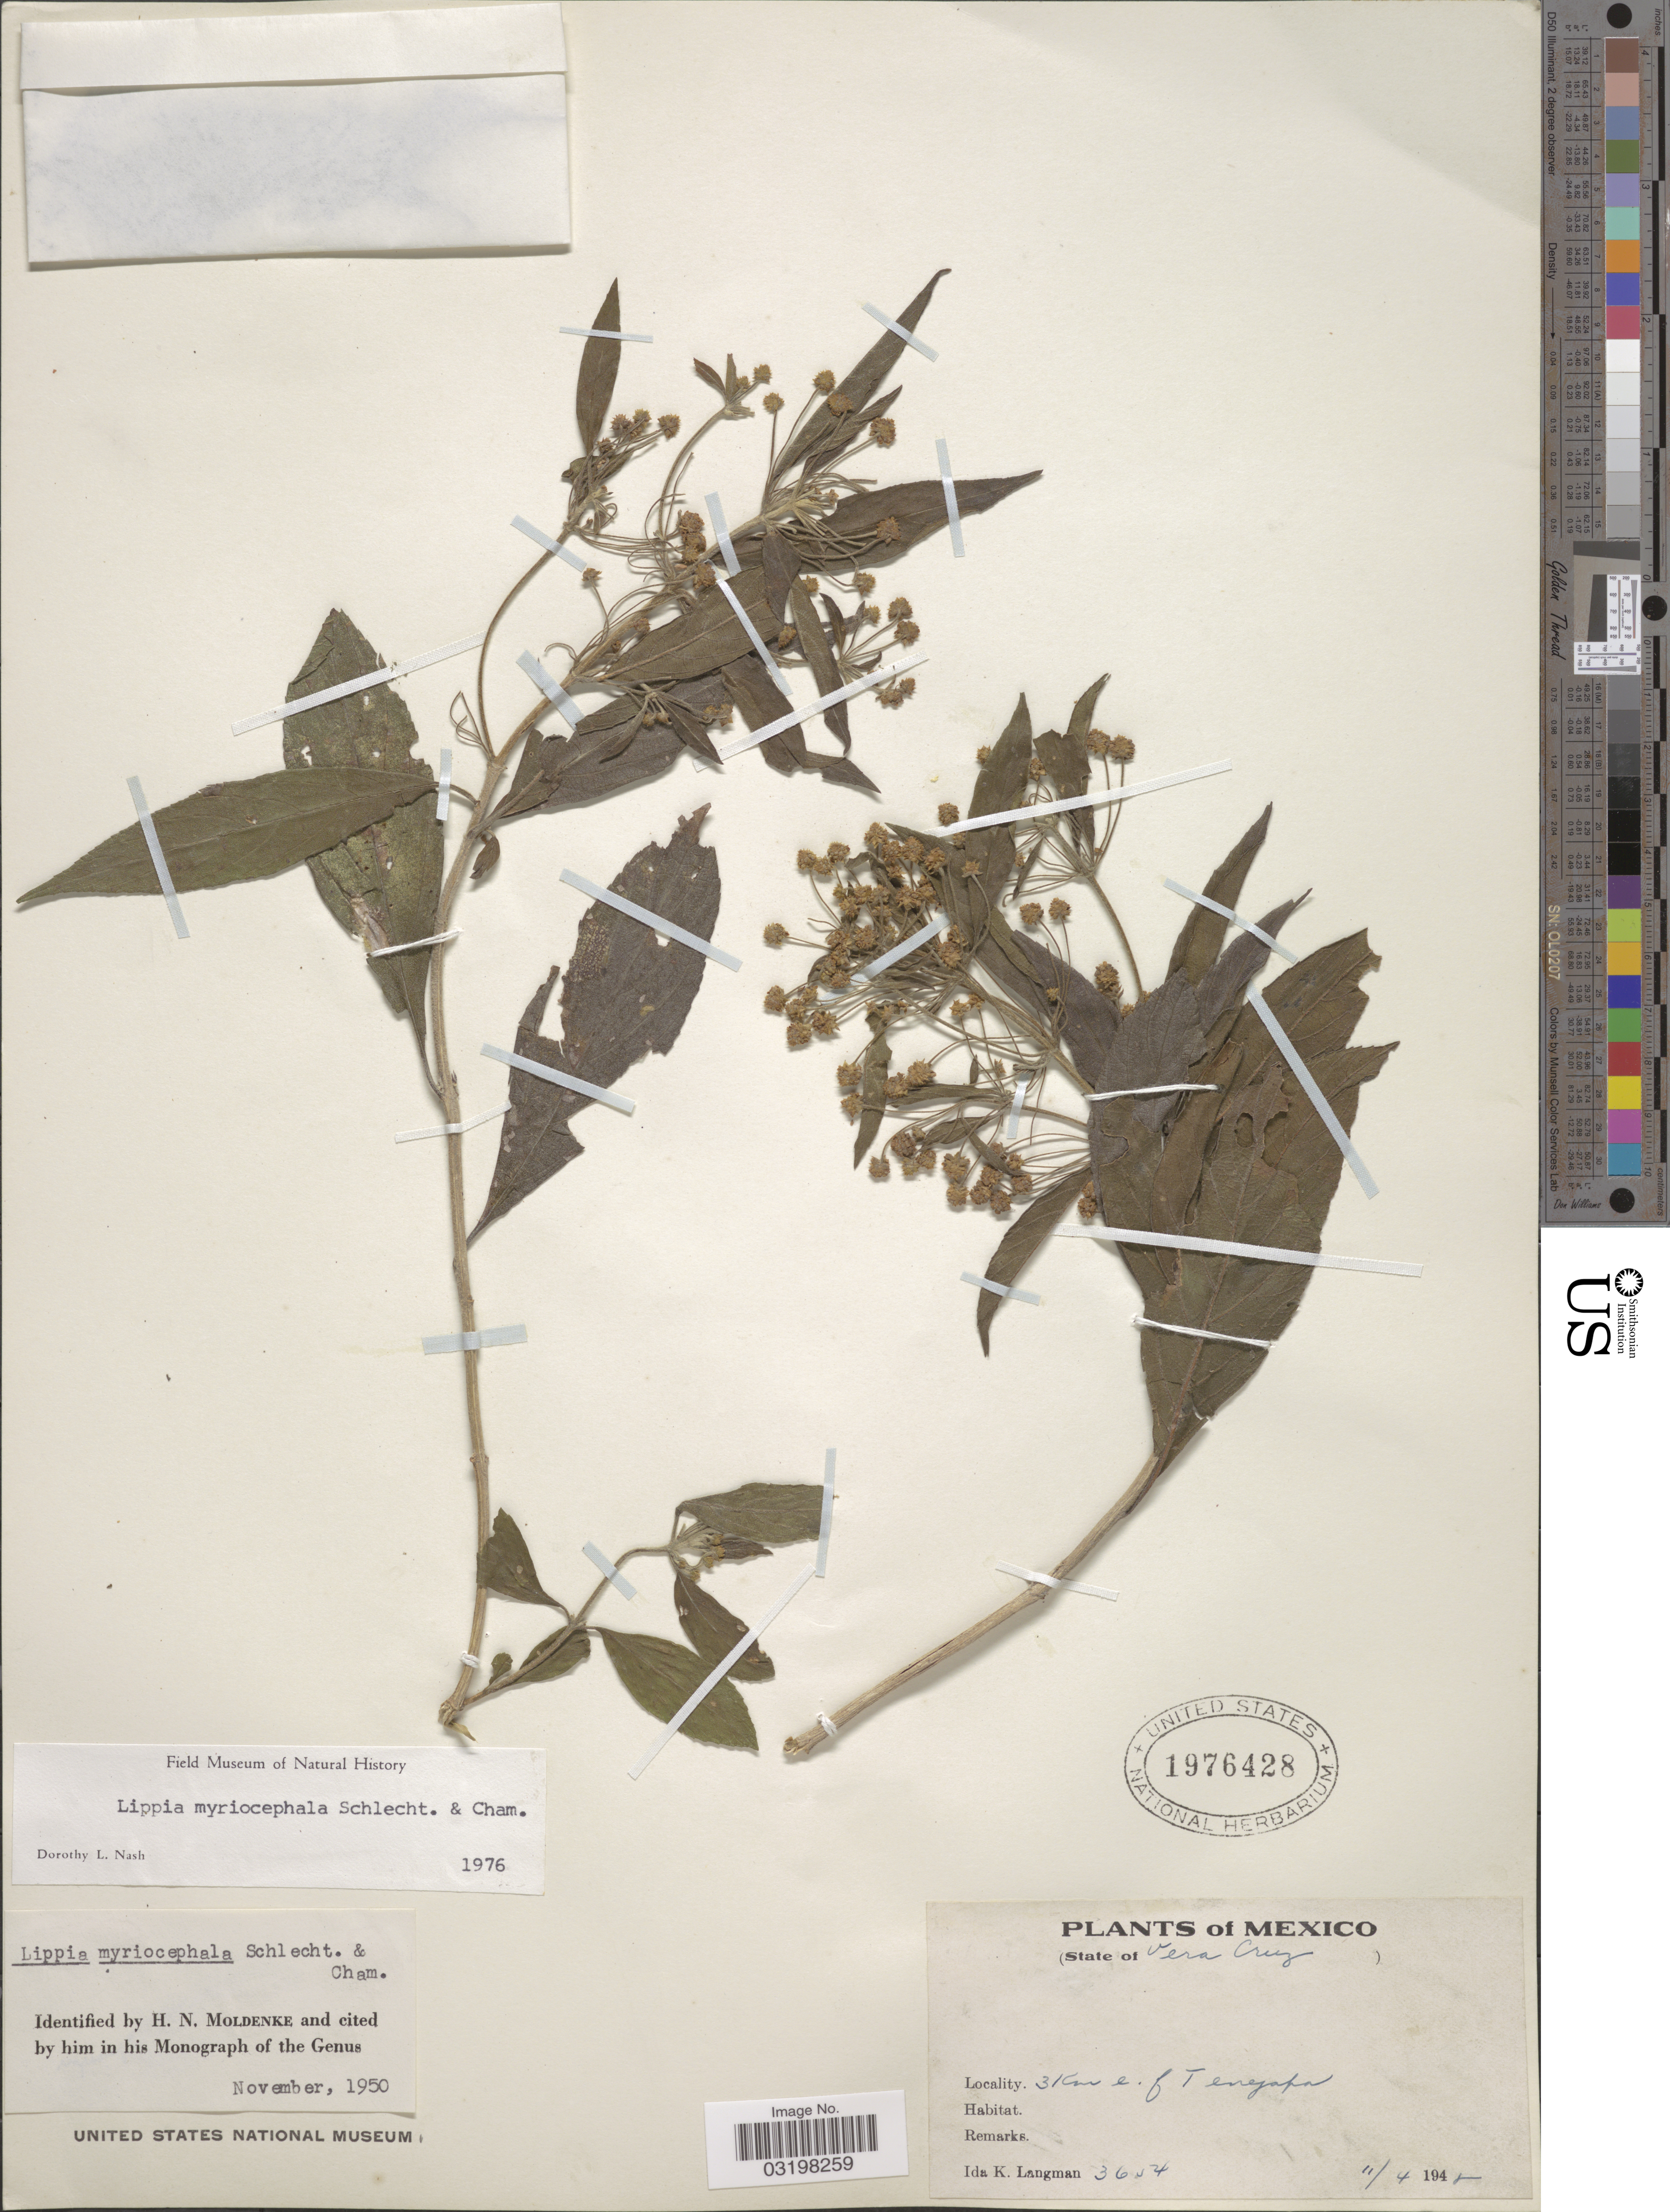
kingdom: Plantae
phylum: Tracheophyta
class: Magnoliopsida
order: Lamiales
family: Verbenaceae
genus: Lippia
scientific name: Lippia myriocephala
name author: Schltdl. & Cham.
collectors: I. K. Langman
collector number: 3654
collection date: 1948-04-11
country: Mexico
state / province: Veracruz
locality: Vera Cruz. 3Km e. of Tenejapa.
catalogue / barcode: US 1976428